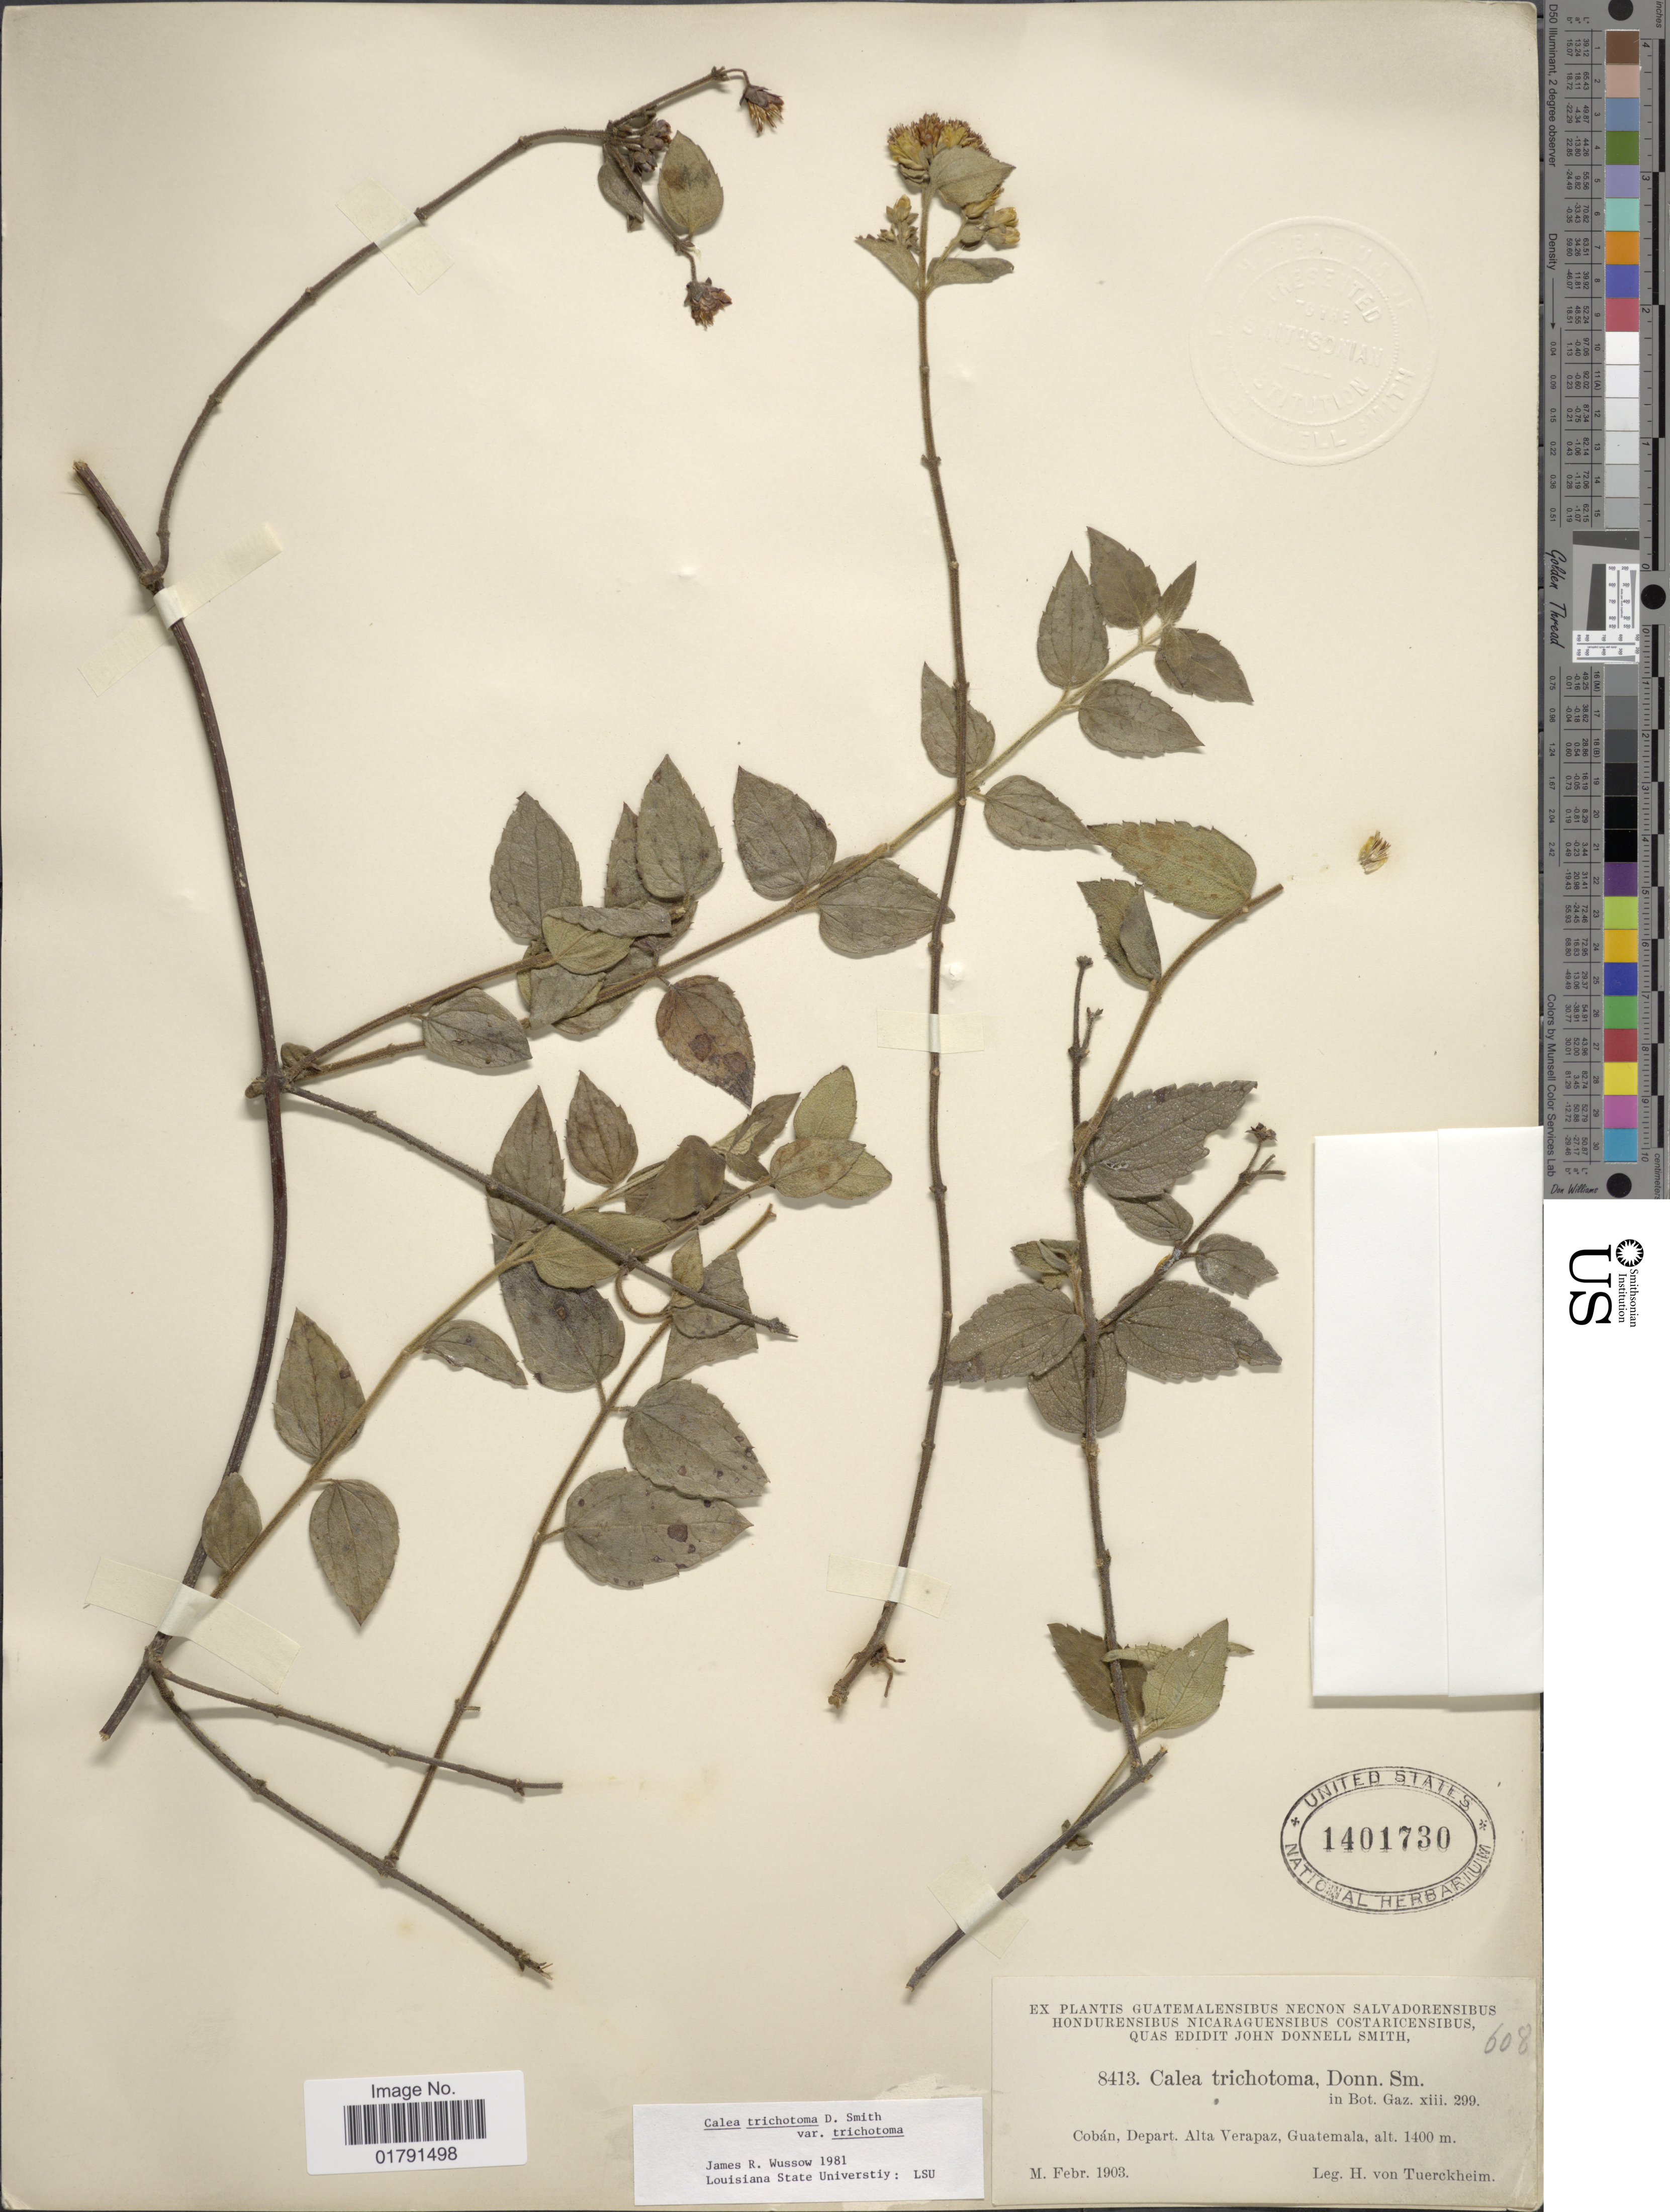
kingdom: Plantae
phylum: Tracheophyta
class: Magnoliopsida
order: Asterales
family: Asteraceae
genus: Calea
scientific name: Calea trichotoma var. trichotoma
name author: Donn. Sm.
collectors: H. von Türckheim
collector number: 8413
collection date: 1903-02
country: Guatemala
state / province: Alta Verapaz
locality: Coban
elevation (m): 1400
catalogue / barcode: US 1401730